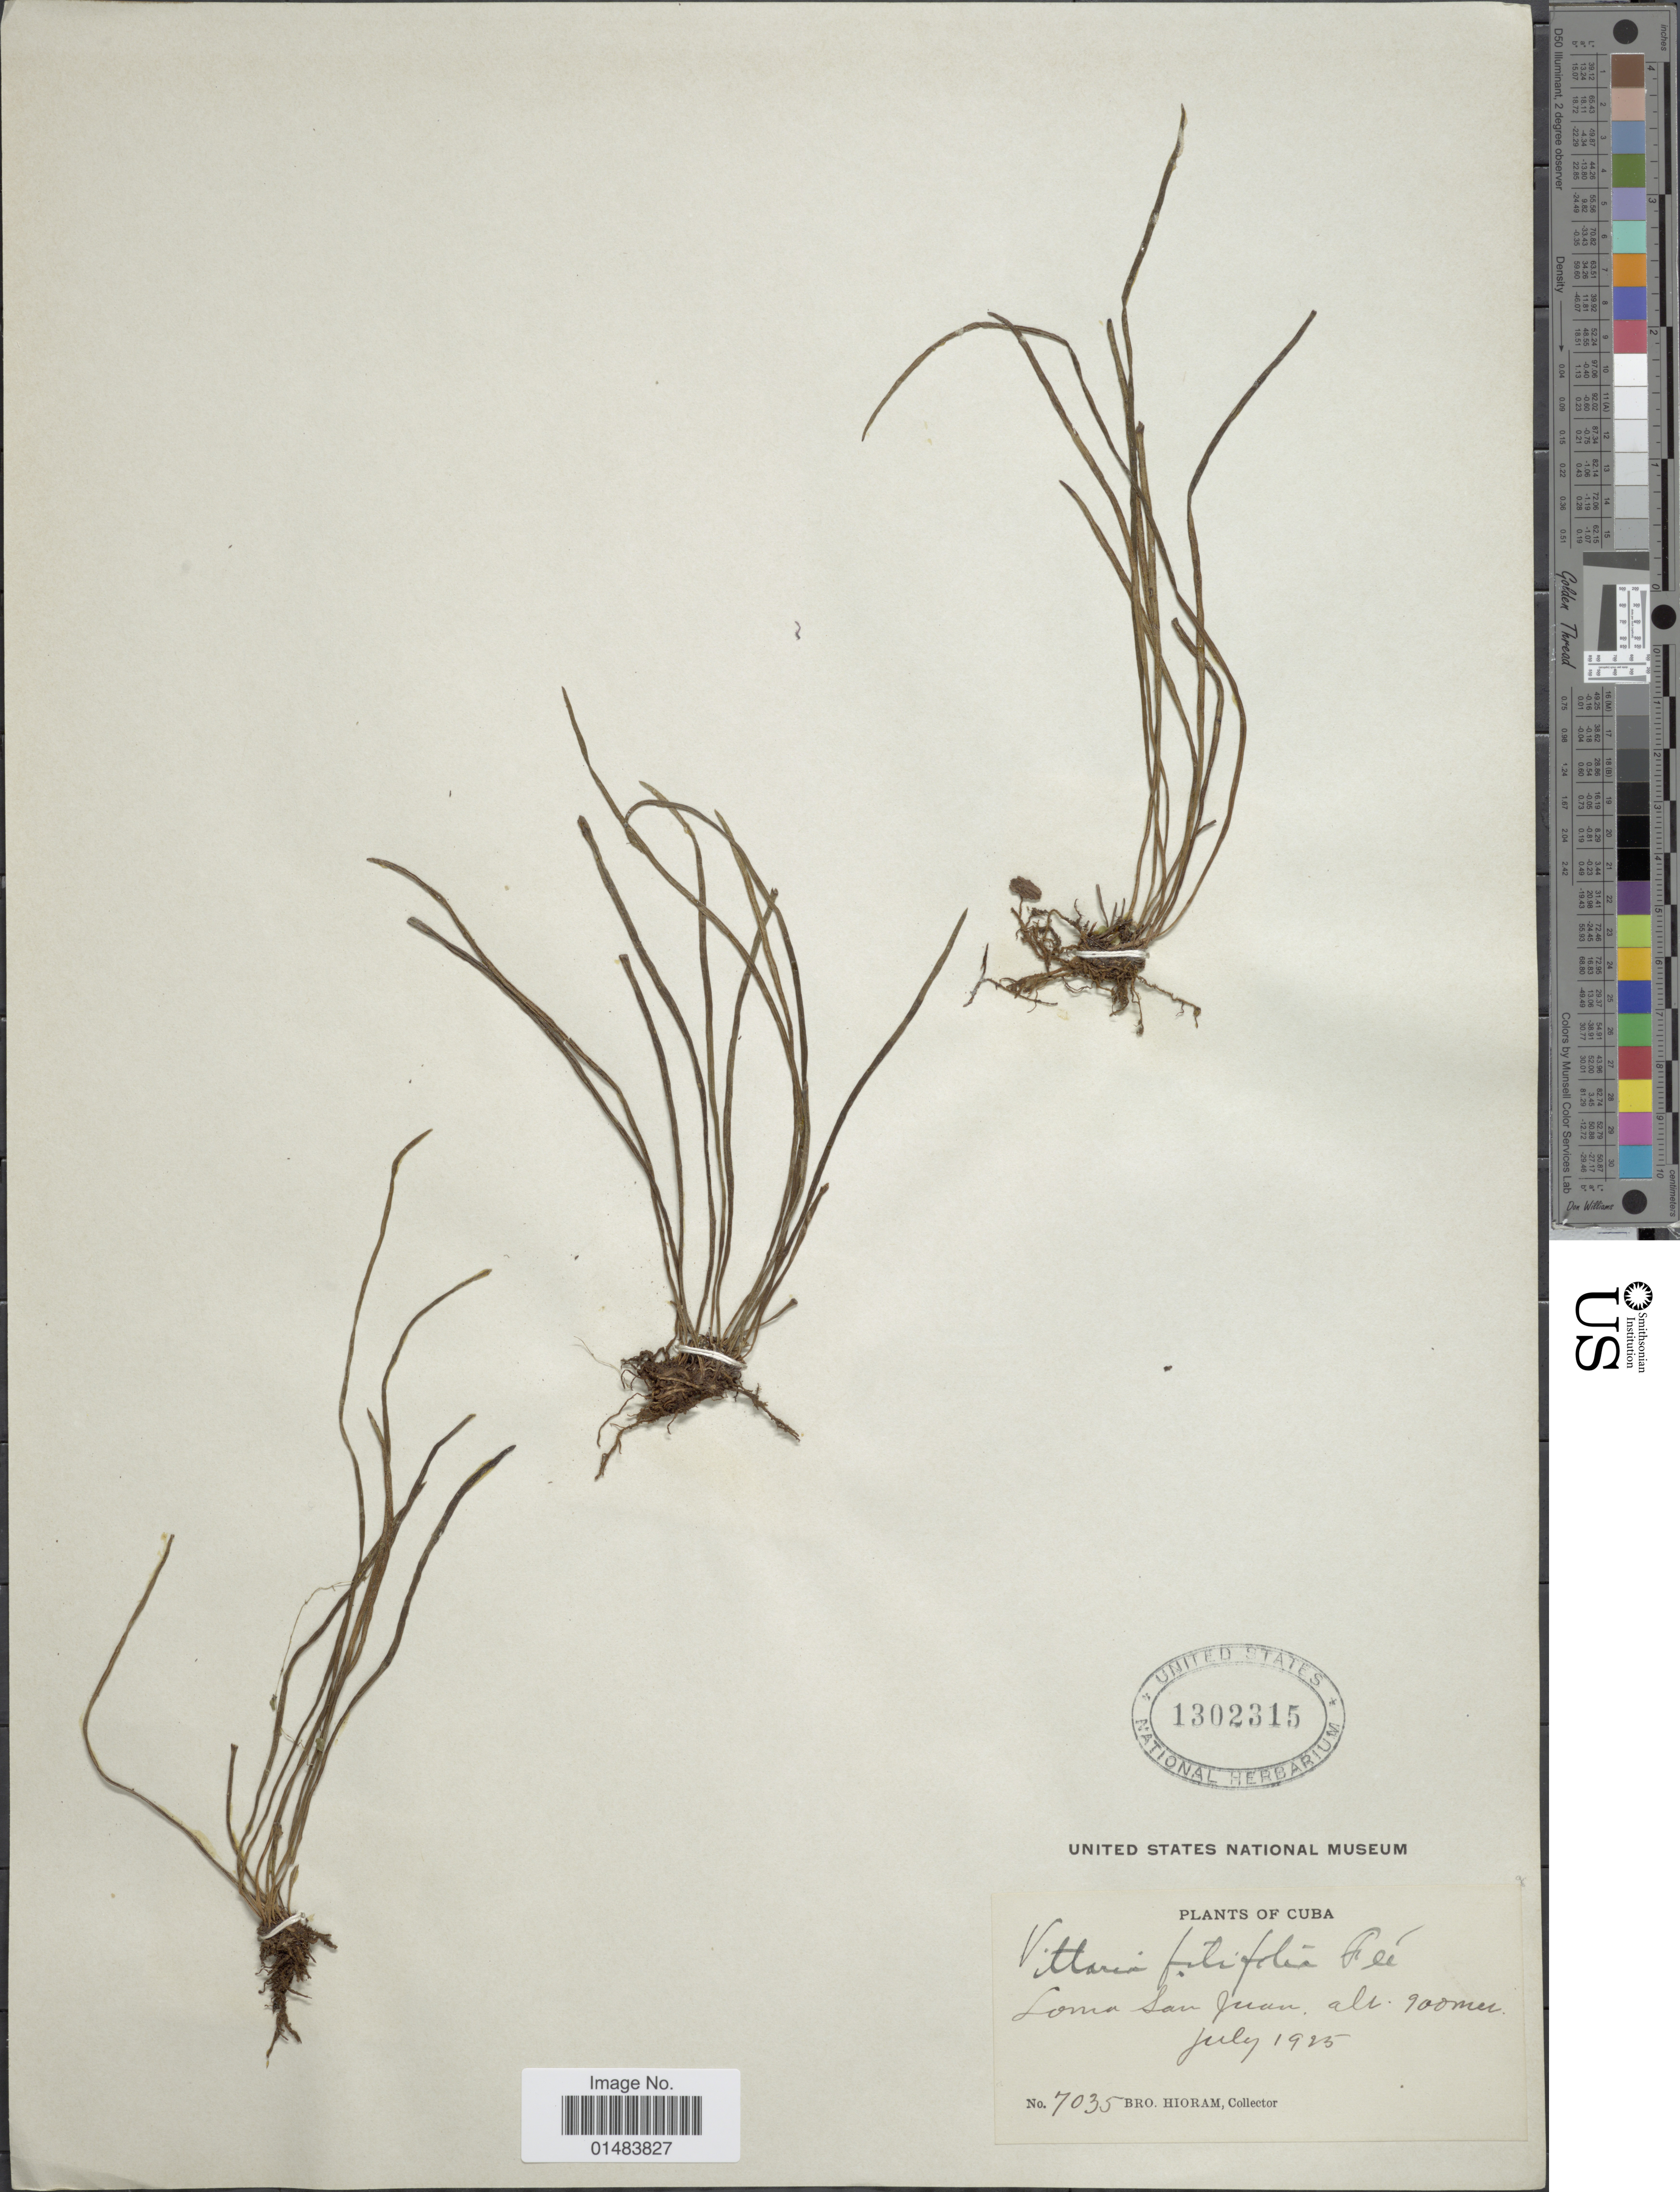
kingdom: Plantae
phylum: Tracheophyta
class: Polypodiopsida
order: Polypodiales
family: Pteridaceae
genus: Vittaria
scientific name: Vittaria filifolia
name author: Fée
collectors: Bro. Hioram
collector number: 7035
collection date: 1925-07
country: Cuba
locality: Plants of Cuba, Loma San Juan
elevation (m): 900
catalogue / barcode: US 1302315